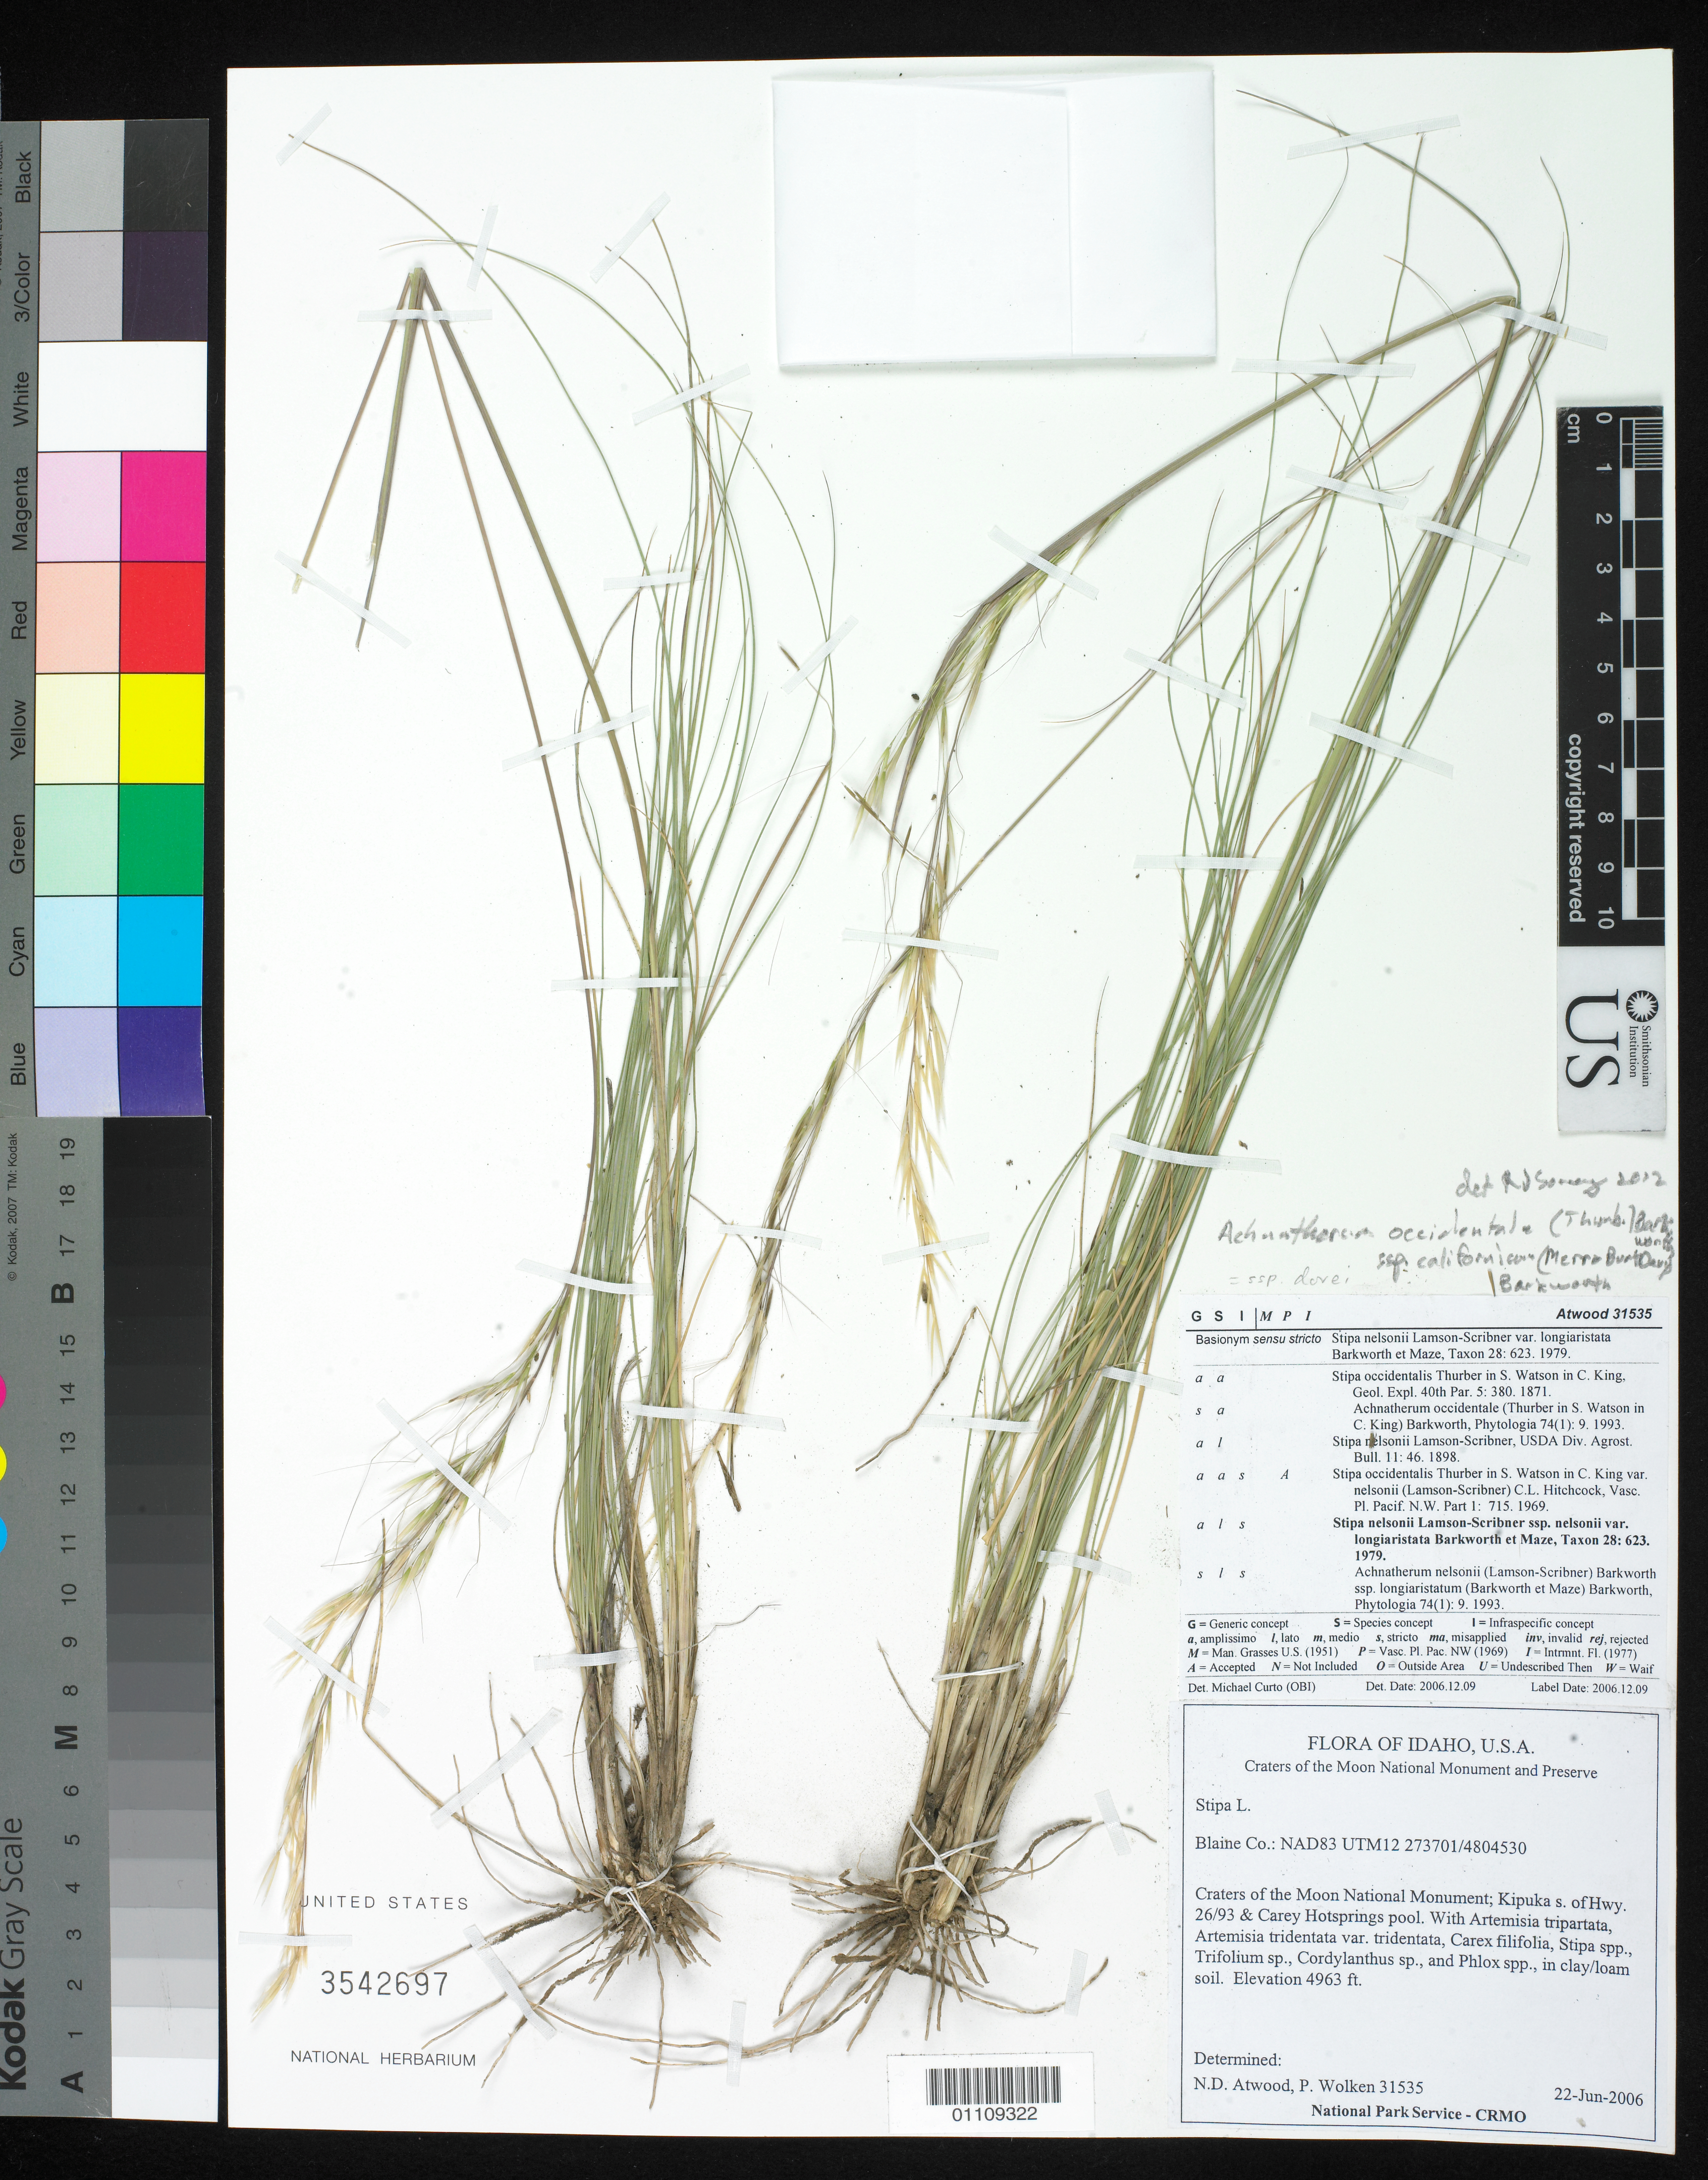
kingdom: Plantae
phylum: Tracheophyta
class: Liliopsida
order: Poales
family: Poaceae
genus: Eriocoma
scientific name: Eriocoma occidentalis subsp. californica ined.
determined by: Poaceae Reorganization Project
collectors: N. Atwood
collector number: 31535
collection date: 2006-06-22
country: United States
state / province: Idaho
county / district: Blaine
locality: Craters of the Moon National Monument; Kaipuka S. of Hwy. 26/93 &Carey Hotsprings pool.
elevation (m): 1513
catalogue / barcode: US 3542697